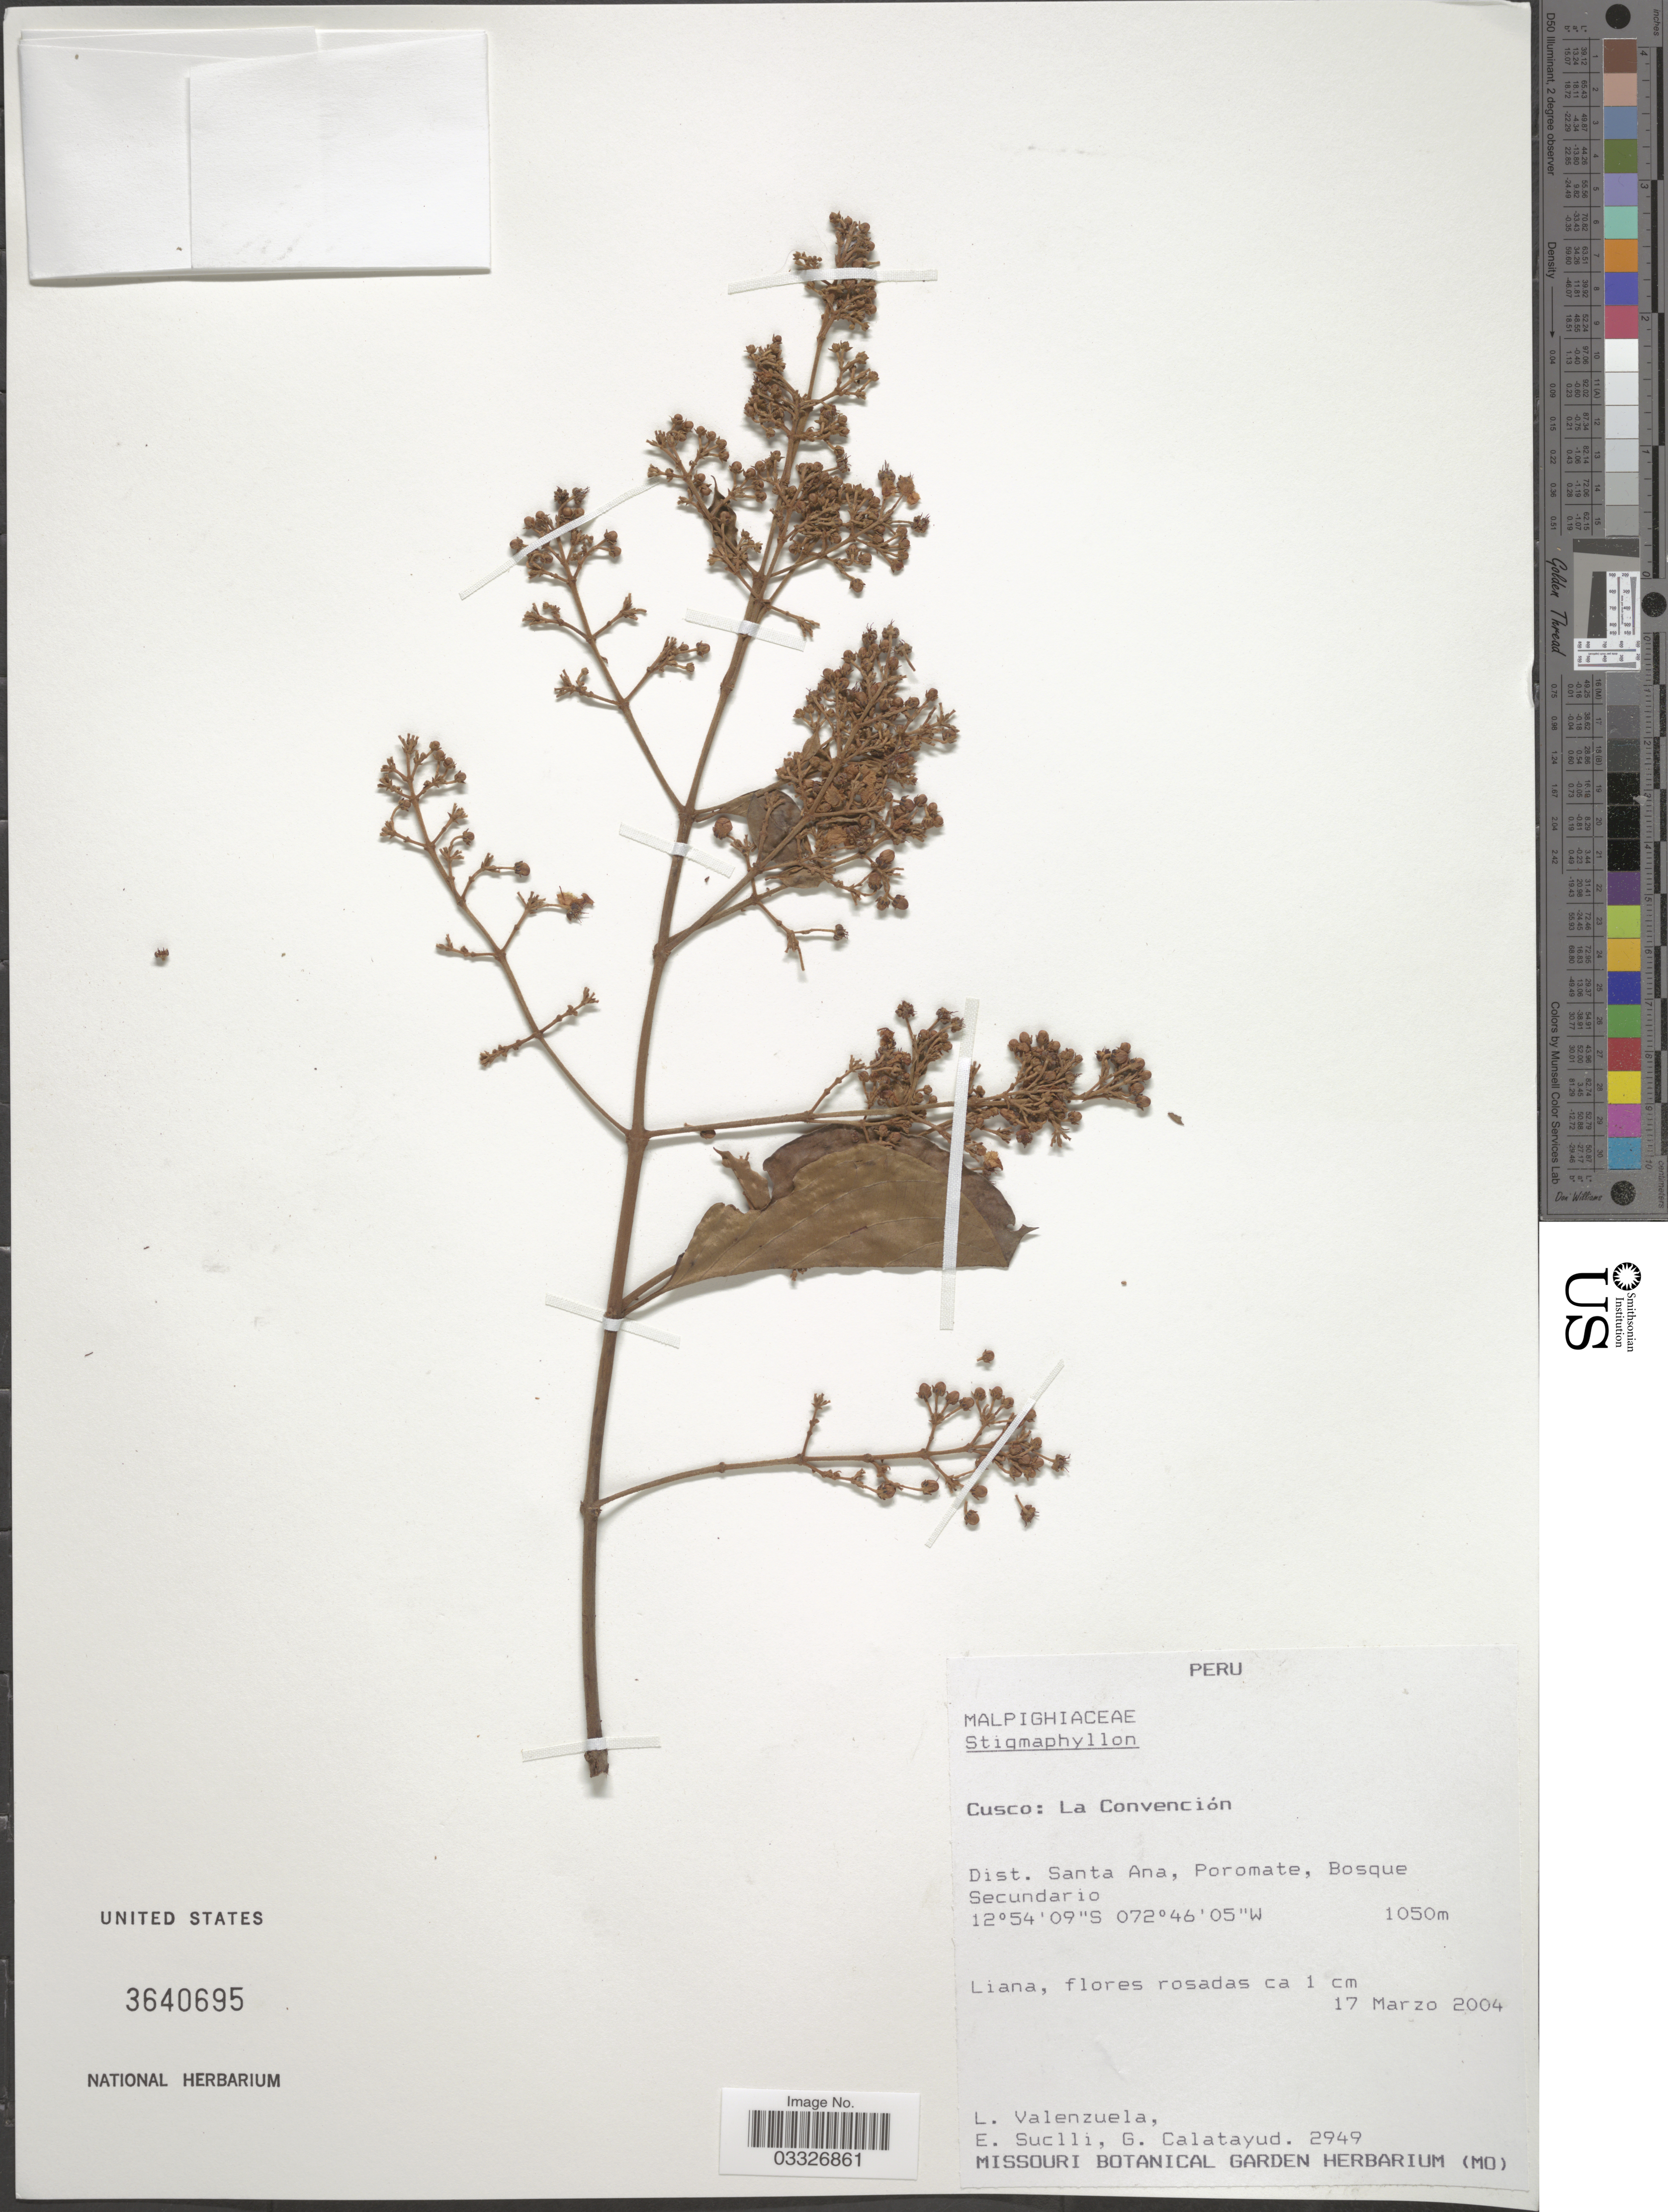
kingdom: Plantae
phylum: Tracheophyta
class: Magnoliopsida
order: Malpighiales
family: Malpighiaceae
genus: Stigmaphyllon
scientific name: Stigmaphyllon sp.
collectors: L. Valenzuela, E. Suclli & G. Calatayud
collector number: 2949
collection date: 2004-03-17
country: Peru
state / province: Cusco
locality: La Convención. Dist. Santa Ana, Poromate.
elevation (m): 1050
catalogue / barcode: US 3640695